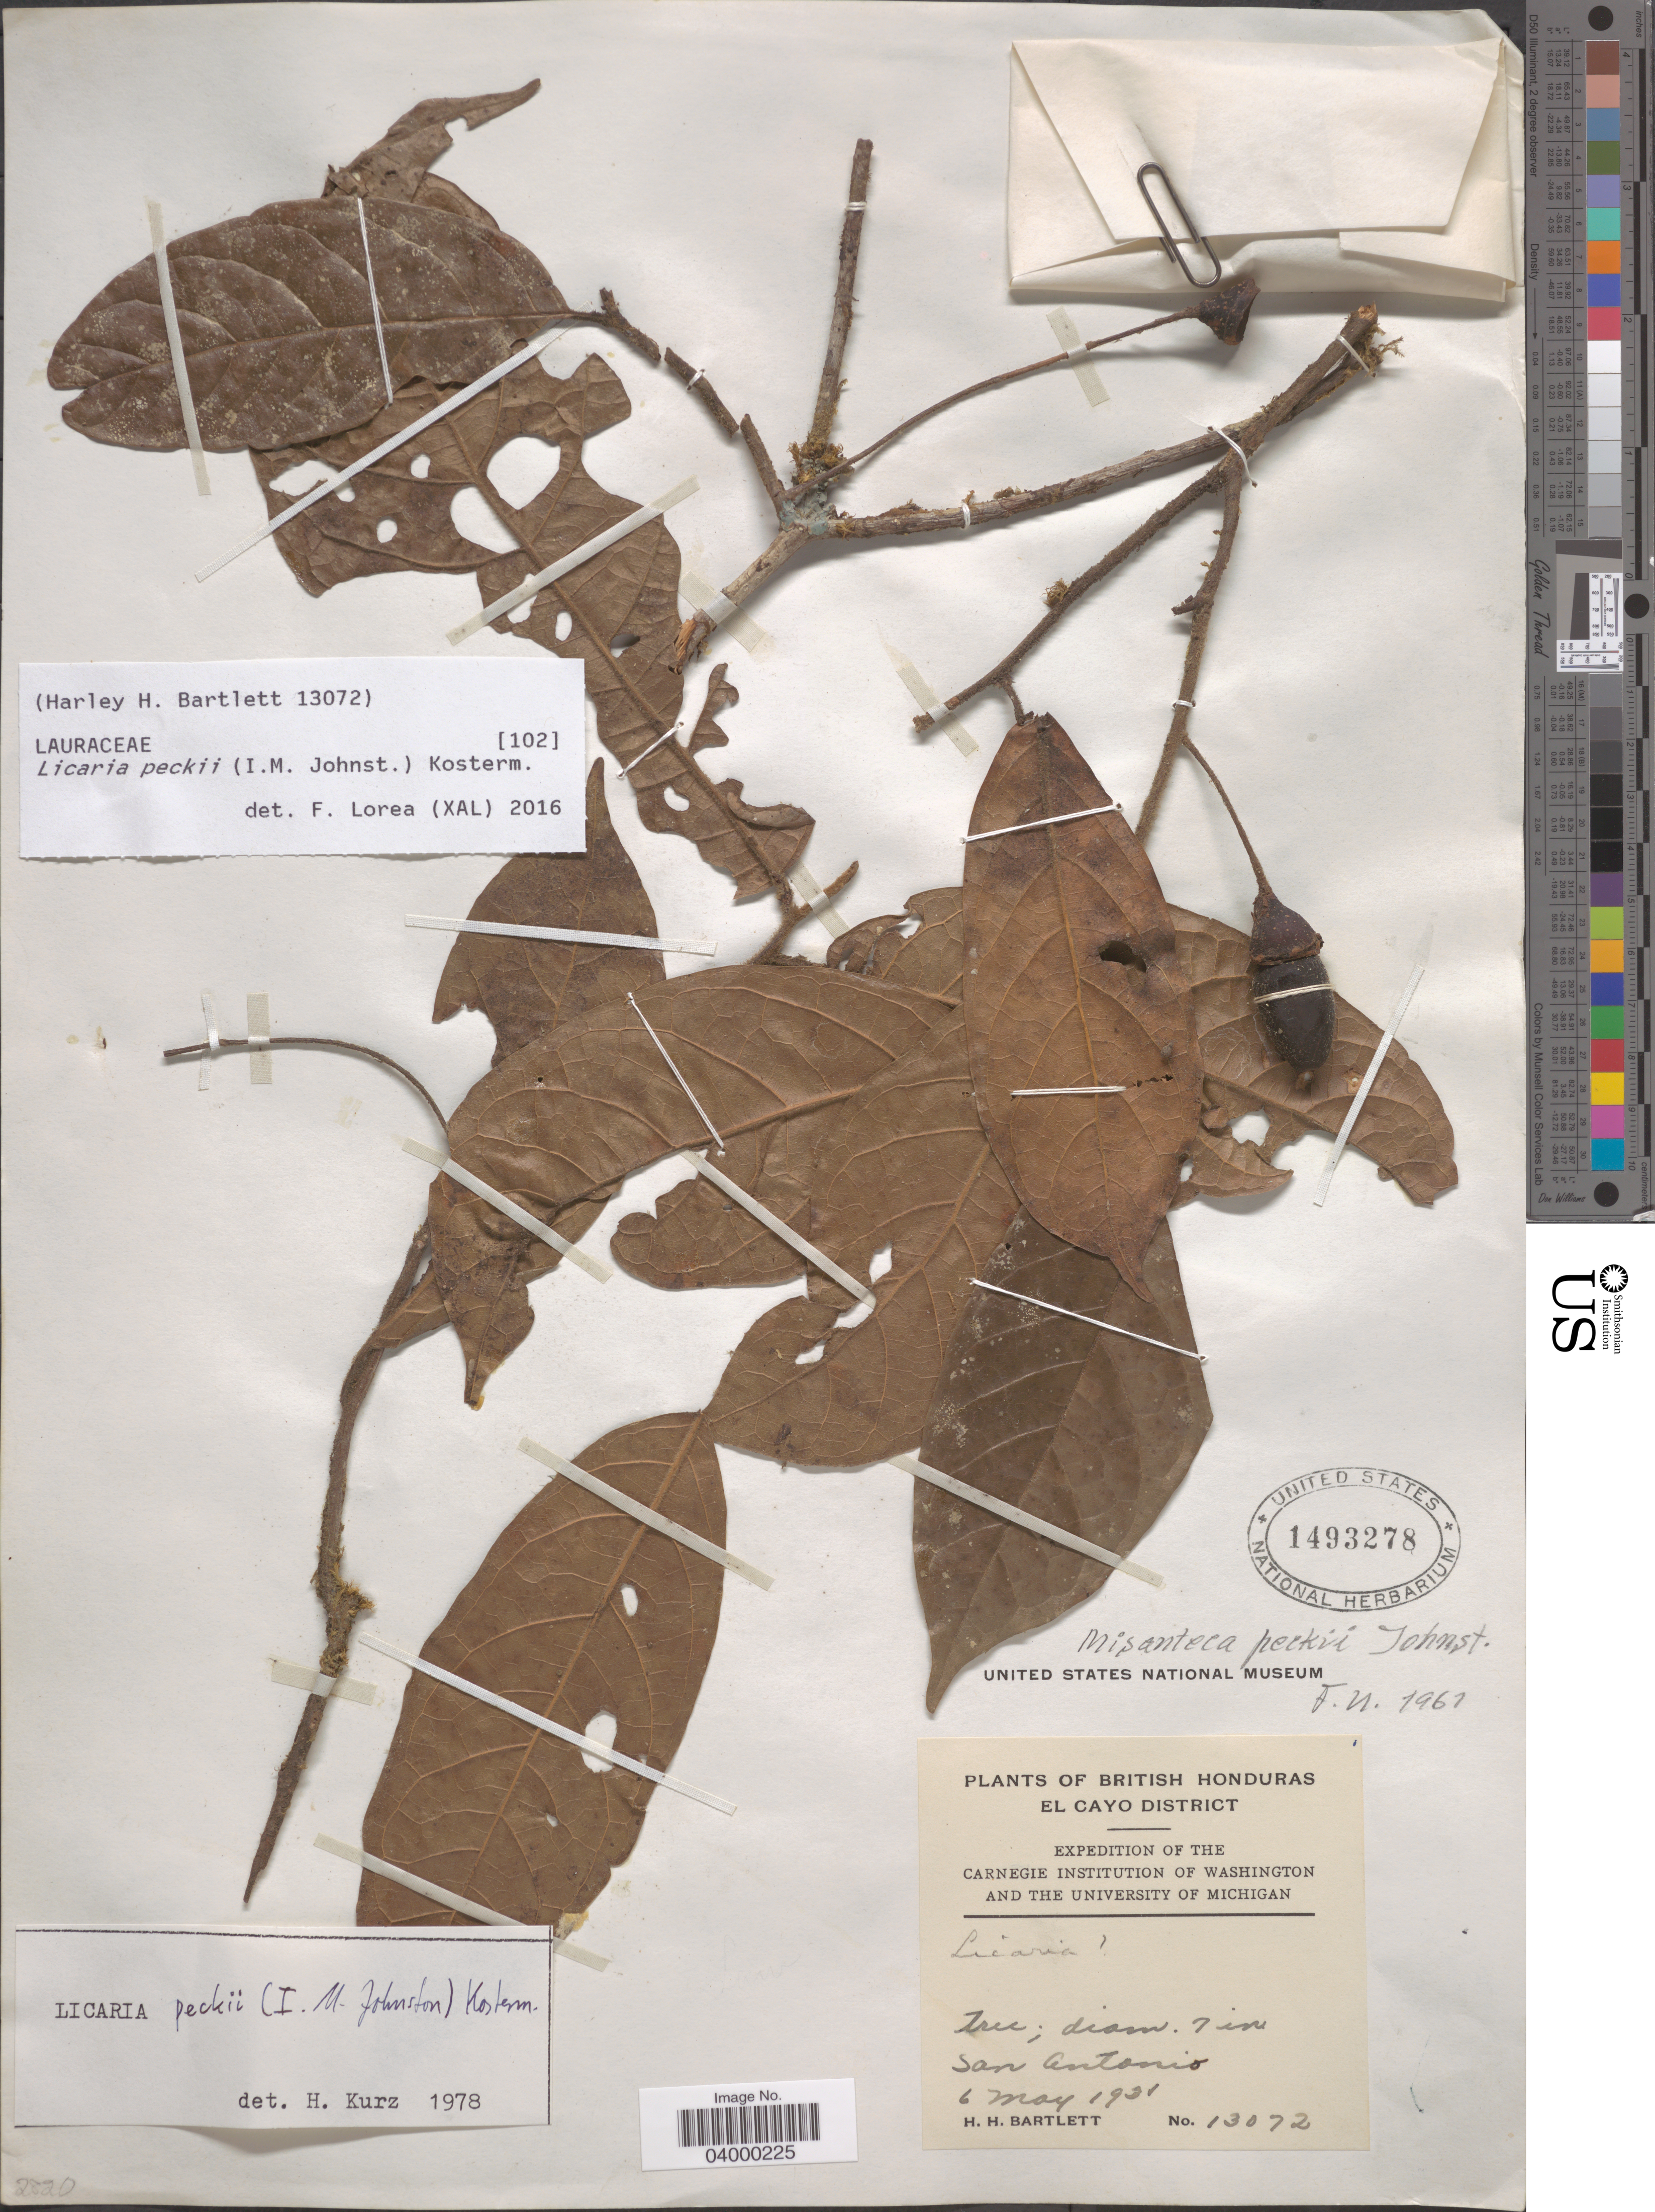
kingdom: Plantae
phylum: Tracheophyta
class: Magnoliopsida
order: Laurales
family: Lauraceae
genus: Licaria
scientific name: Licaria peckii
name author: (I.M. Johnst.) Kosterm.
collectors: H. H. Bartlett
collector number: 13072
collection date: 1931-05-06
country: Belize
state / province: Cayo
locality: British Honduras. El Cayo District. San Antonio.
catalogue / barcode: US 1493278